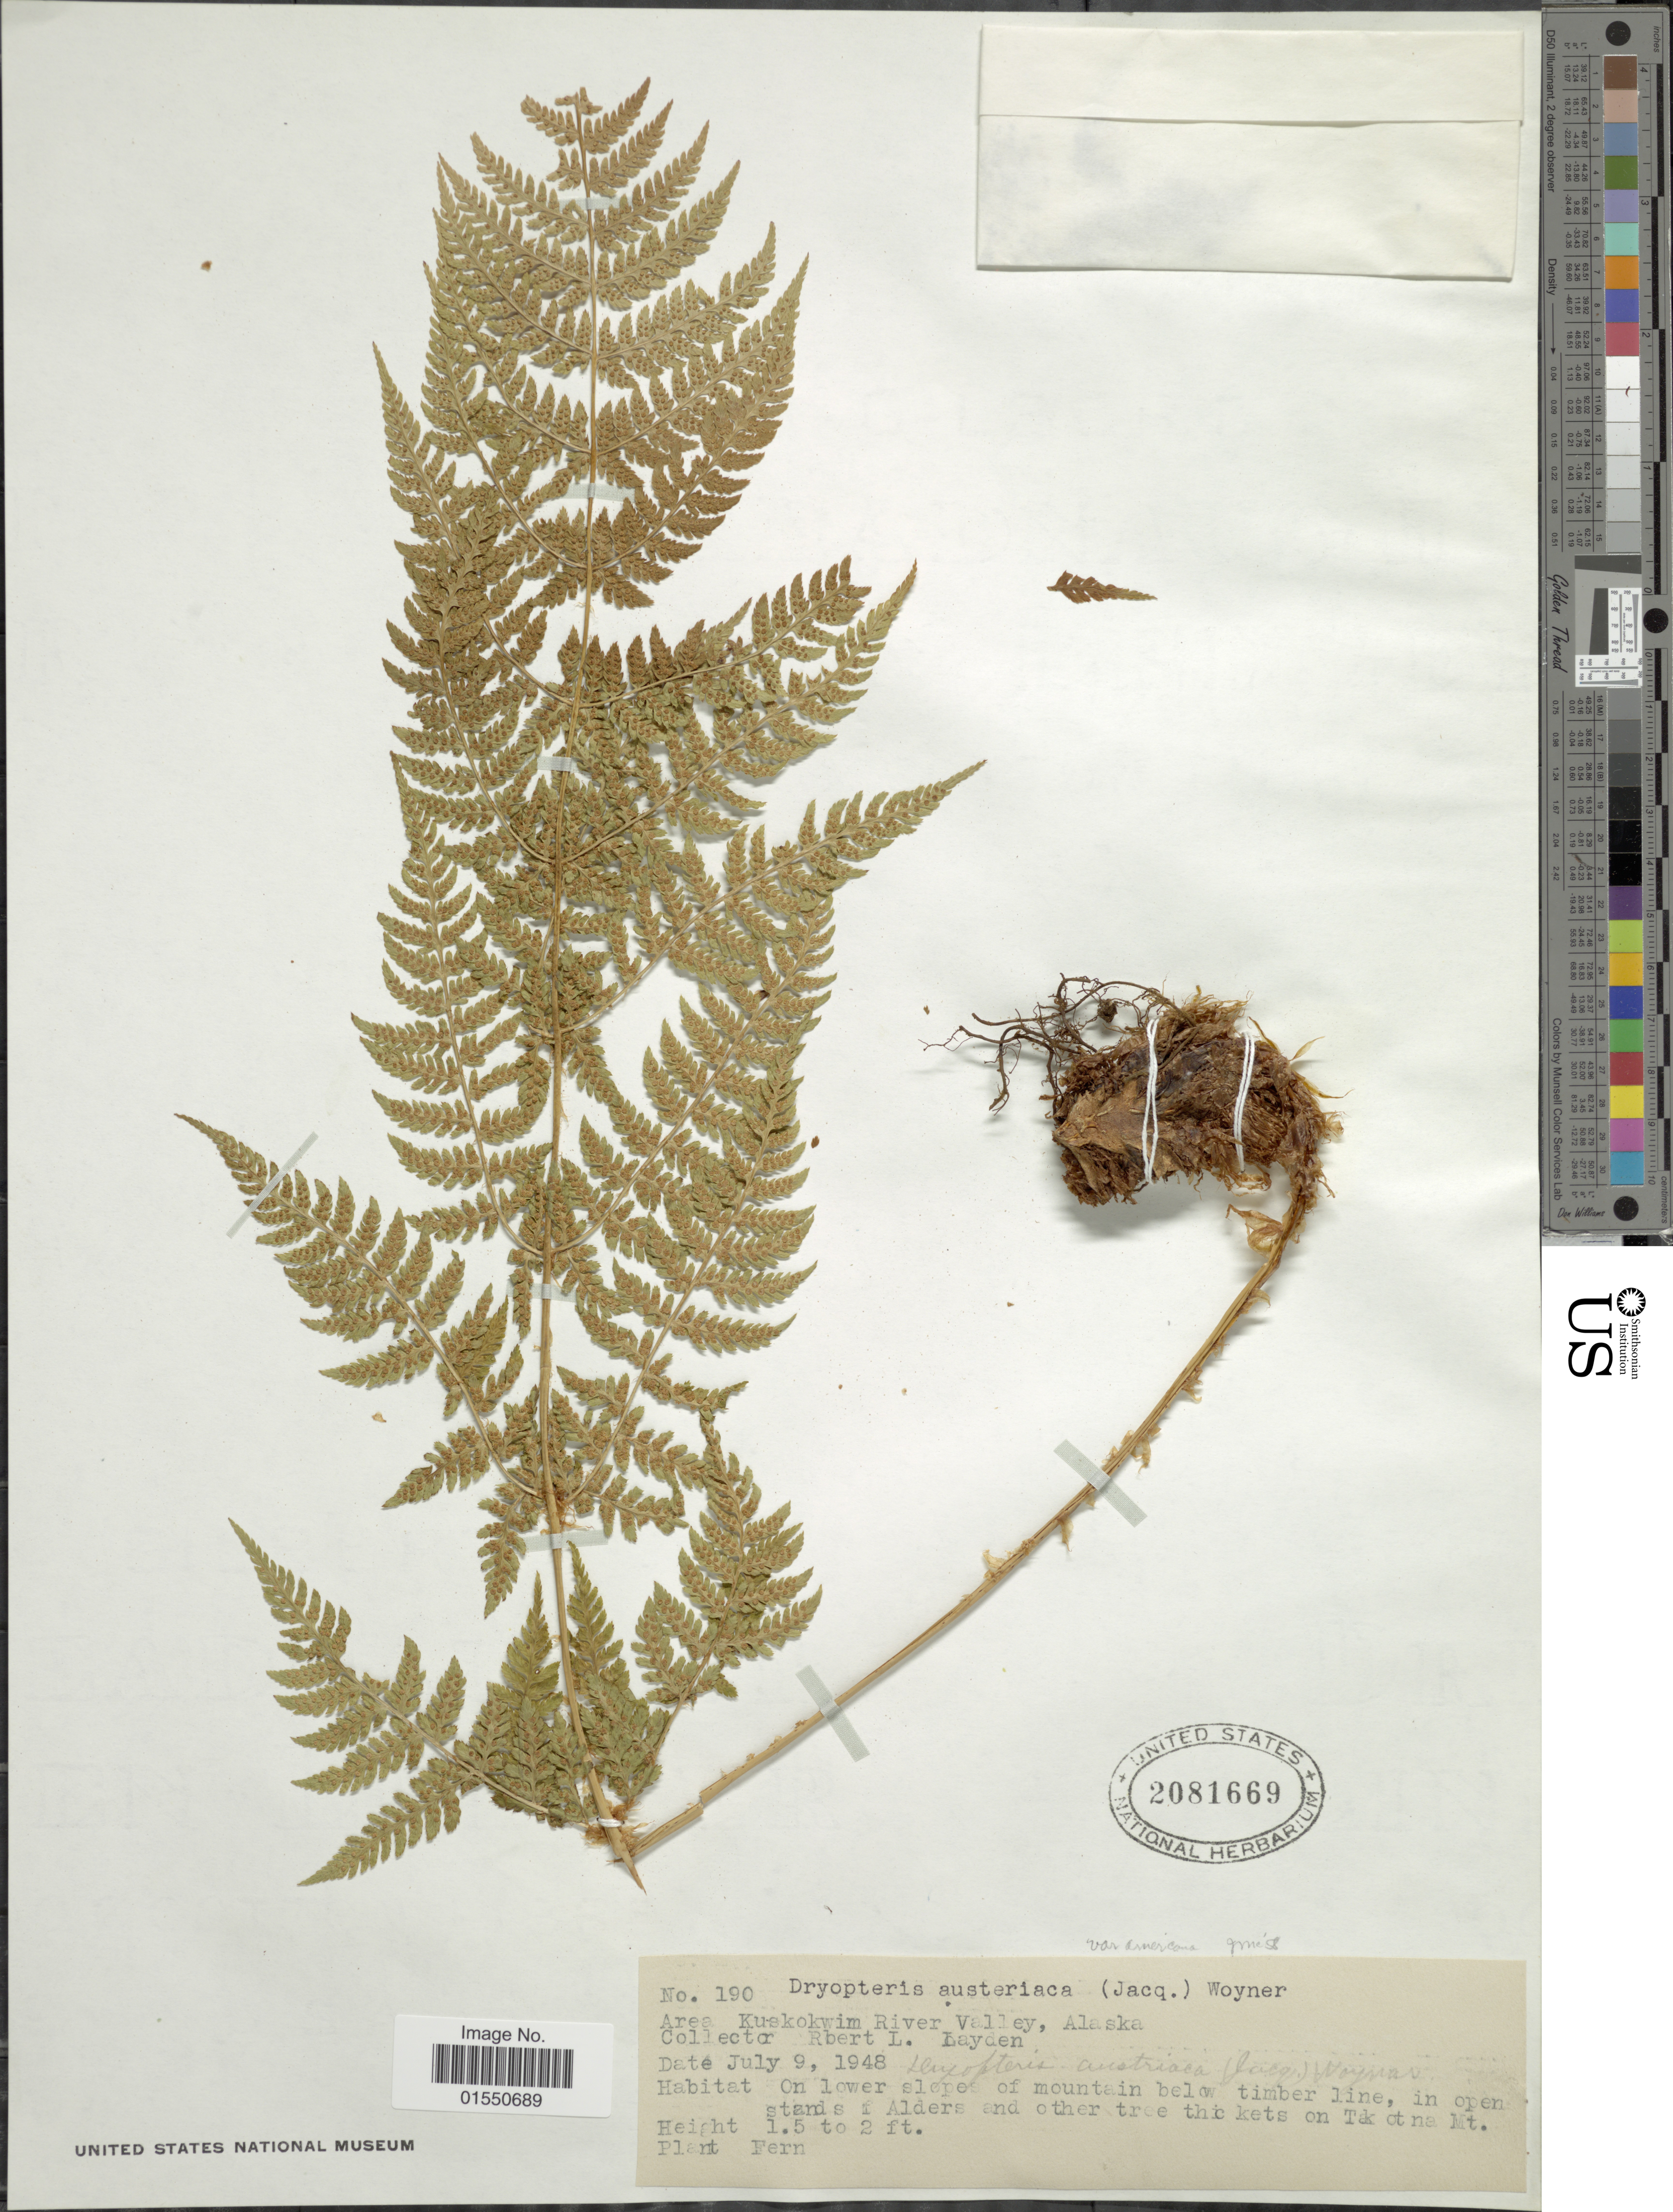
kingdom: Plantae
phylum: Tracheophyta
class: Polypodiopsida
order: Polypodiales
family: Dryopteridaceae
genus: Dryopteris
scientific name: Dryopteris expansa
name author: (C. Presl) Fraser-Jenk. & Jermy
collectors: R. Layden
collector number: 190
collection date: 1948-07-09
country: United States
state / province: Alaska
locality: Area Kuskokwim River Valley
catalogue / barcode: US 2081669